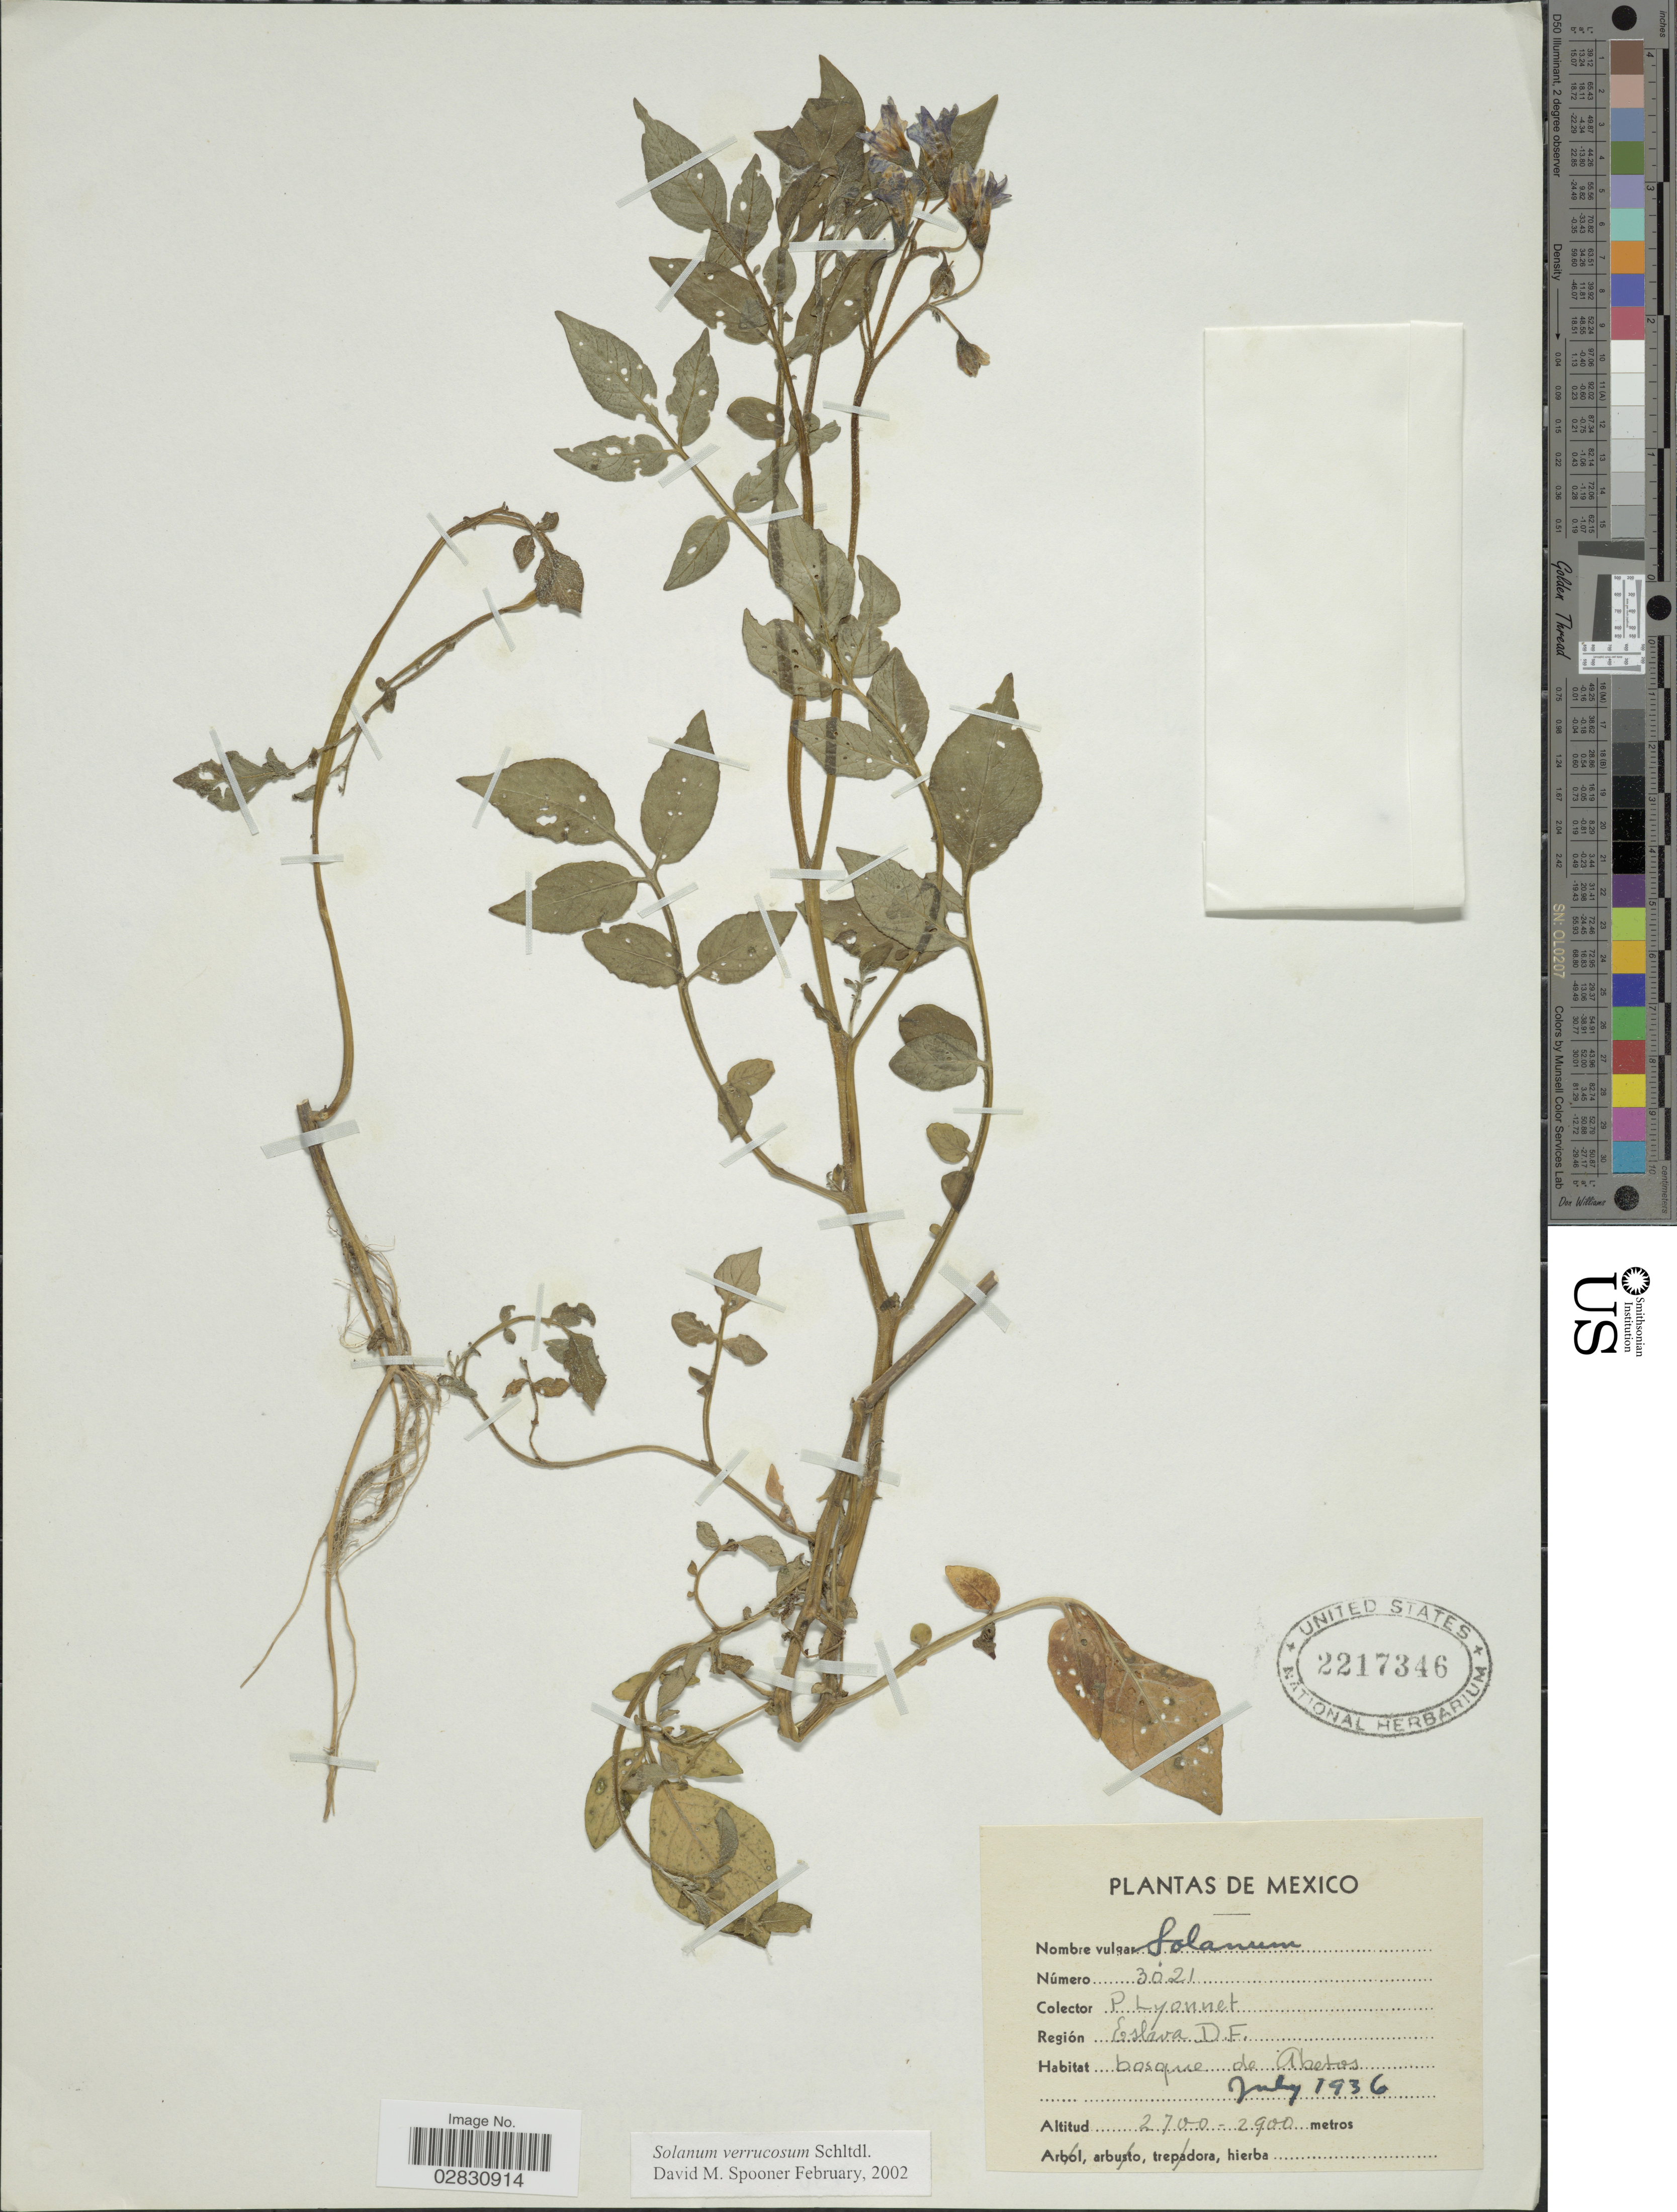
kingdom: Plantae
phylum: Tracheophyta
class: Magnoliopsida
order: Solanales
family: Solanaceae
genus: Solanum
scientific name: Solanum verrucosum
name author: Schltdl.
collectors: P. Lyonnet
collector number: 3021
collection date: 1936-07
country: Mexico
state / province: Distrito Federal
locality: Eslava.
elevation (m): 2700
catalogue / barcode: US 2217346